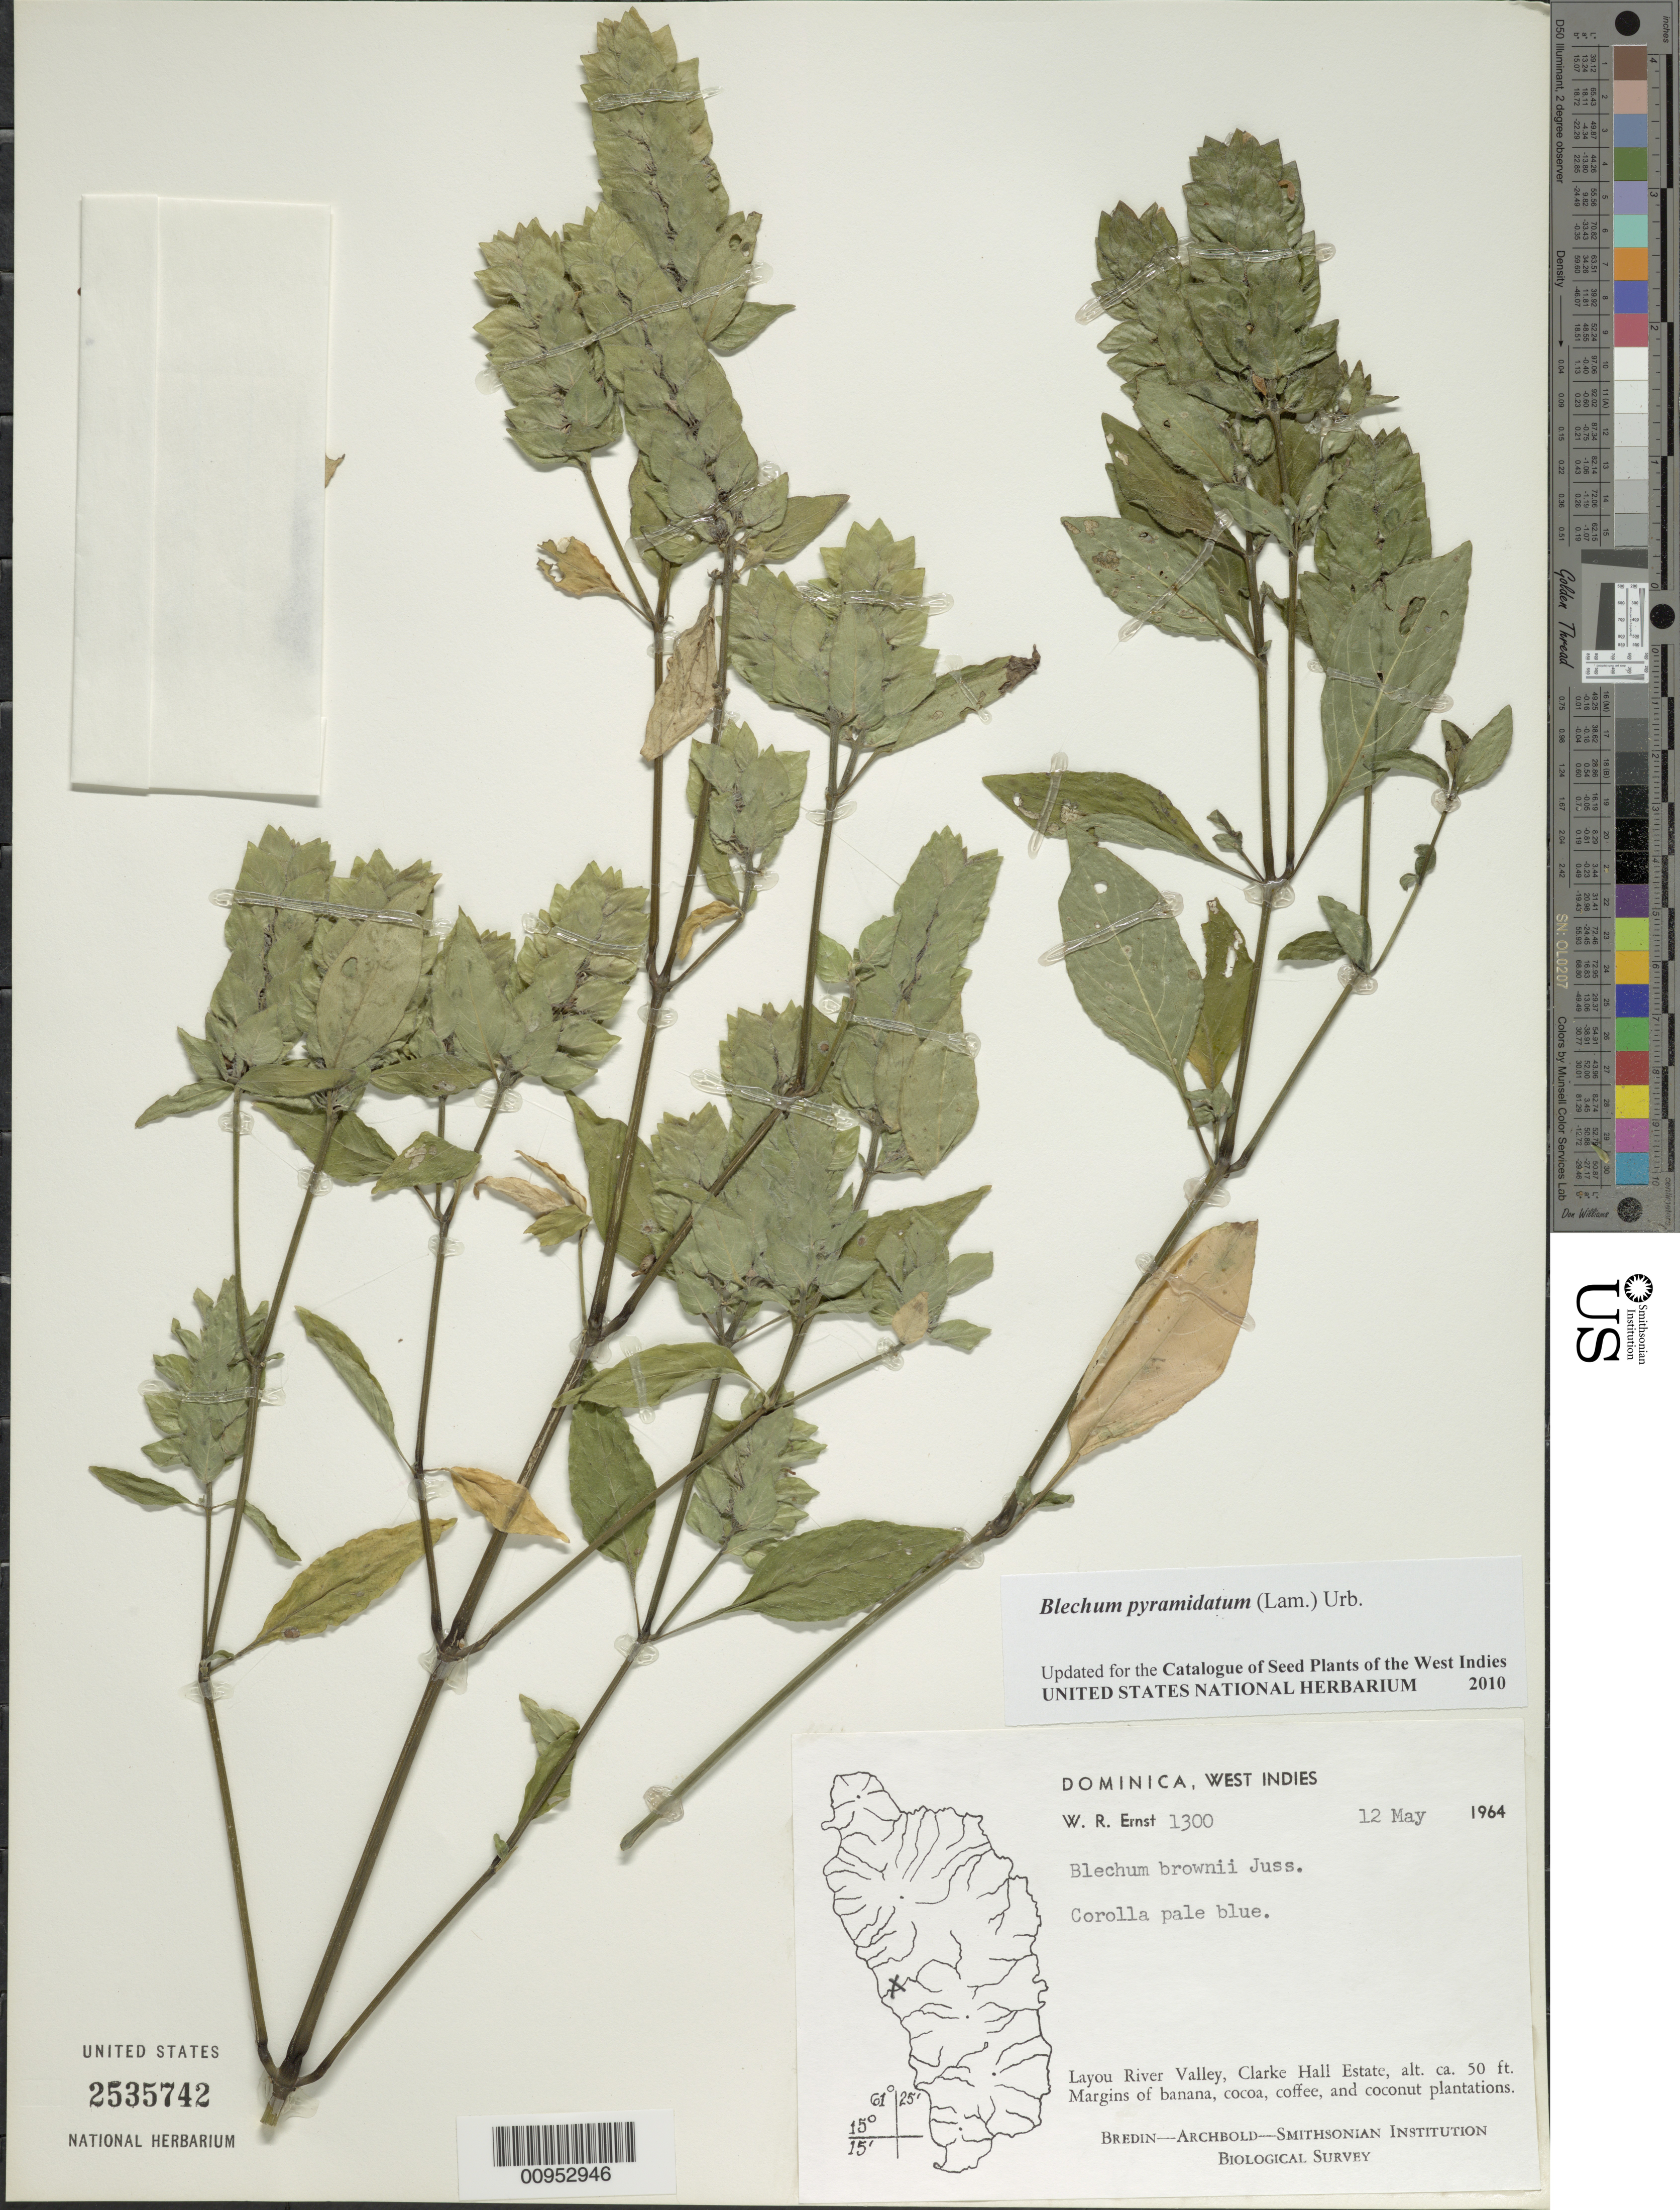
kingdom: Plantae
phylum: Tracheophyta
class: Magnoliopsida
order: Lamiales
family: Acanthaceae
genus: Blechum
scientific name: Blechum pyramidatum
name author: (Lam.) Urb.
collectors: W. R. Ernst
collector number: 1300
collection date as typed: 12 May 1964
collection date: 1964-05-12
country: Dominica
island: Dominica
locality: Layou River Valley, Clarke Hall Estate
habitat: Margins of banana, cocoa, coffee and coconut plantations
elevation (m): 15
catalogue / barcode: US 2535742